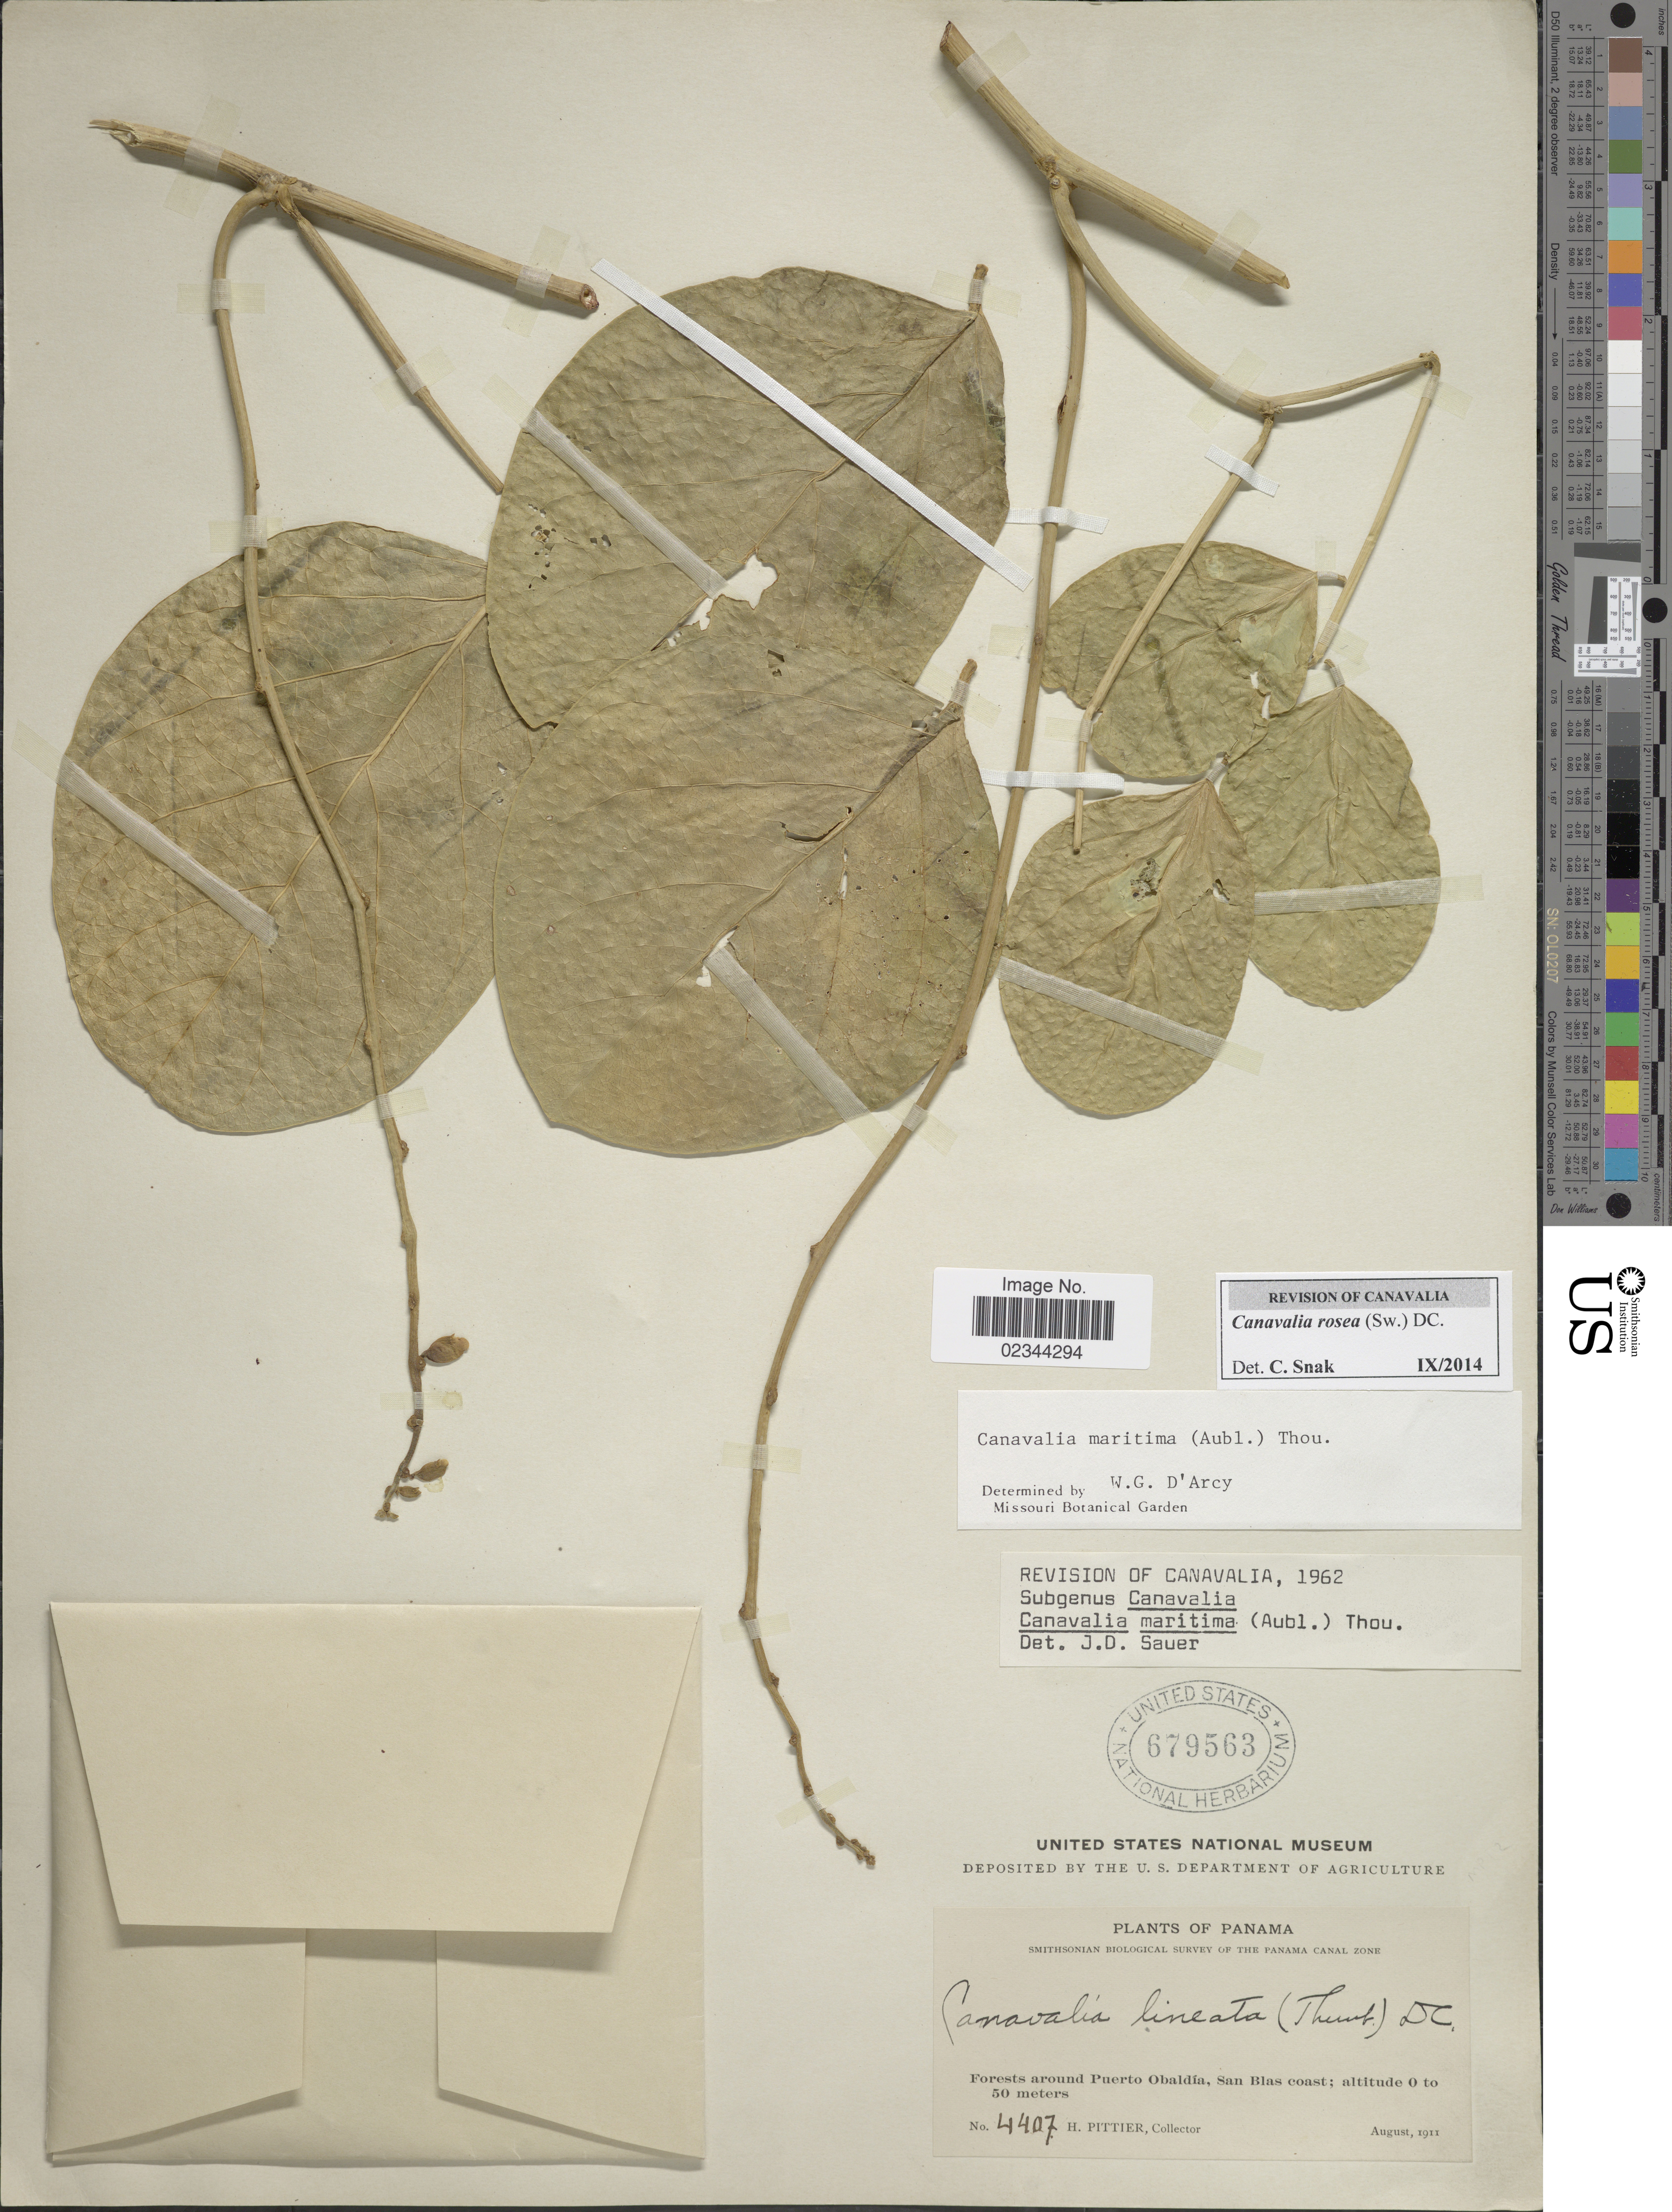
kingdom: Plantae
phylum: Tracheophyta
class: Magnoliopsida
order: Fabales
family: Fabaceae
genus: Canavalia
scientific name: Canavalia rosea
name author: (Sw.) DC.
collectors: H. F. Pittier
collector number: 4407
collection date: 1911-08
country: Panama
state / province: Kuna Yala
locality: The Panama Canal Zone, forests around Puerto Obaldia, San Blas coast.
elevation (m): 0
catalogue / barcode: US 679563